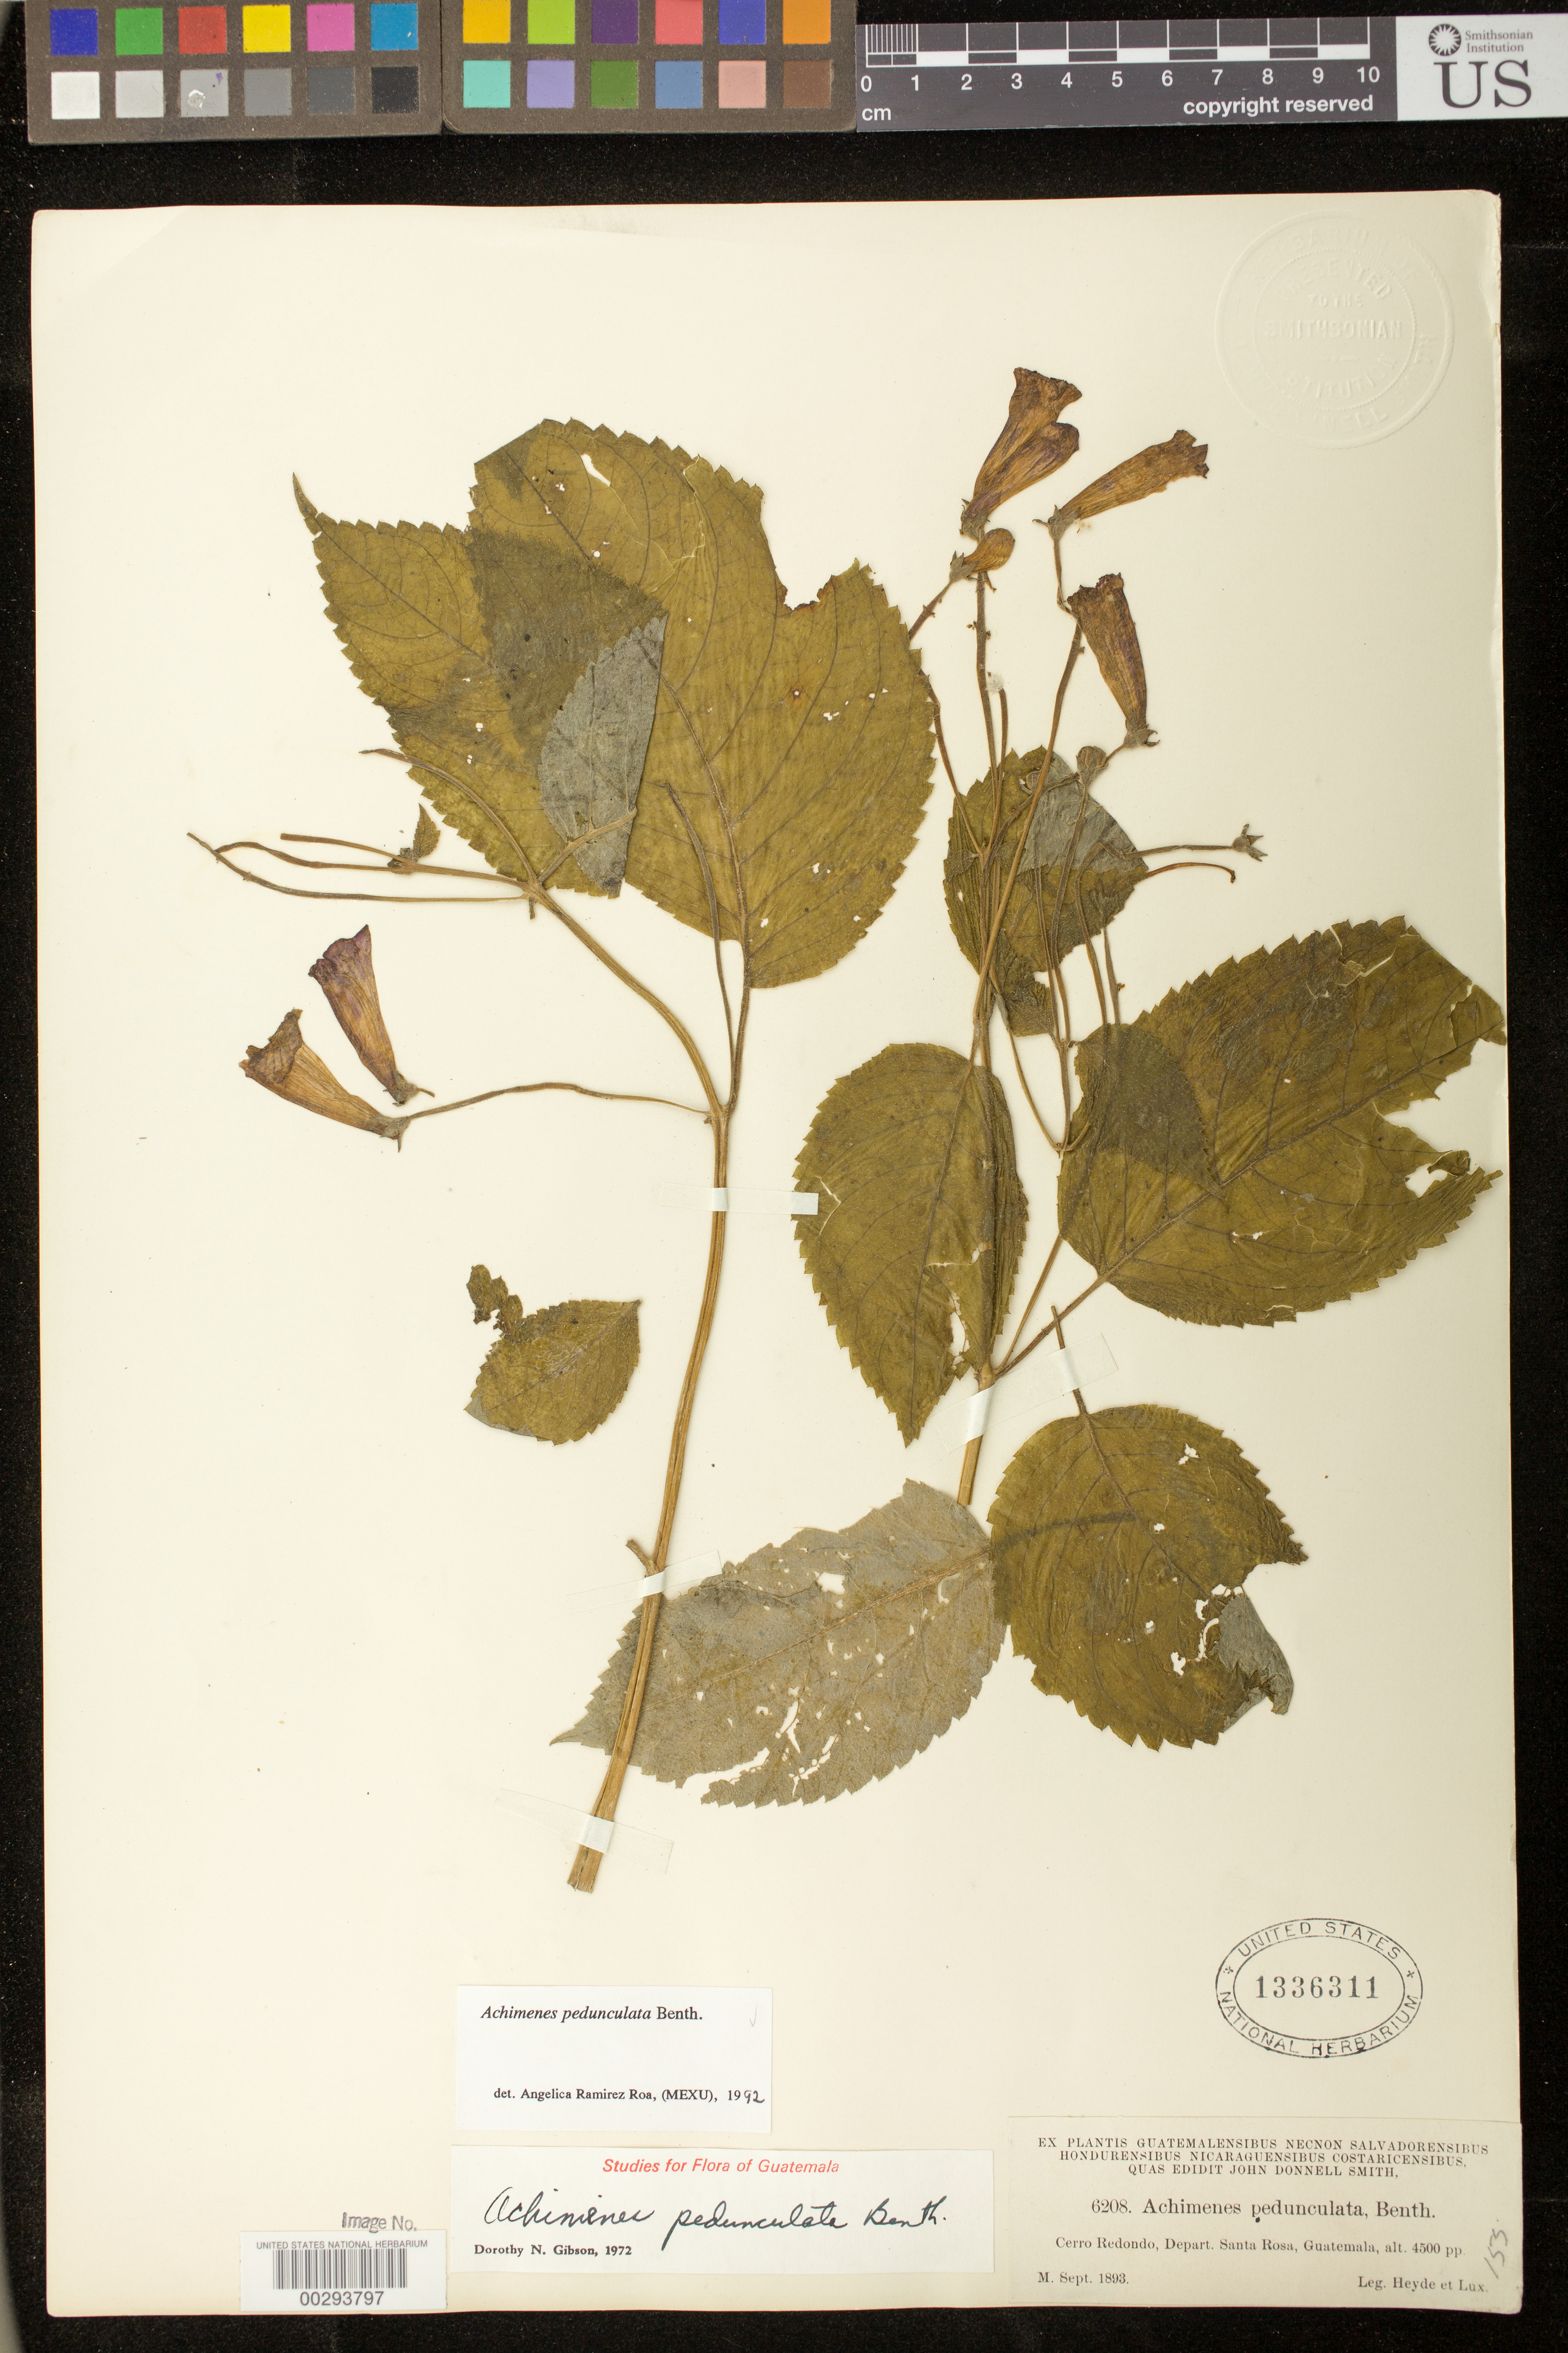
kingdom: Plantae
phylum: Tracheophyta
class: Magnoliopsida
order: Lamiales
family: Gesneriaceae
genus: Achimenes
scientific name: Achimenes pedunculata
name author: Benth.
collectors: E. T. Heyde & E. Lux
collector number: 6208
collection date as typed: Sep 1893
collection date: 1893-09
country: Guatemala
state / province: Santa Rosa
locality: Cerro Redondo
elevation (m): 1372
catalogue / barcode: US 1336311